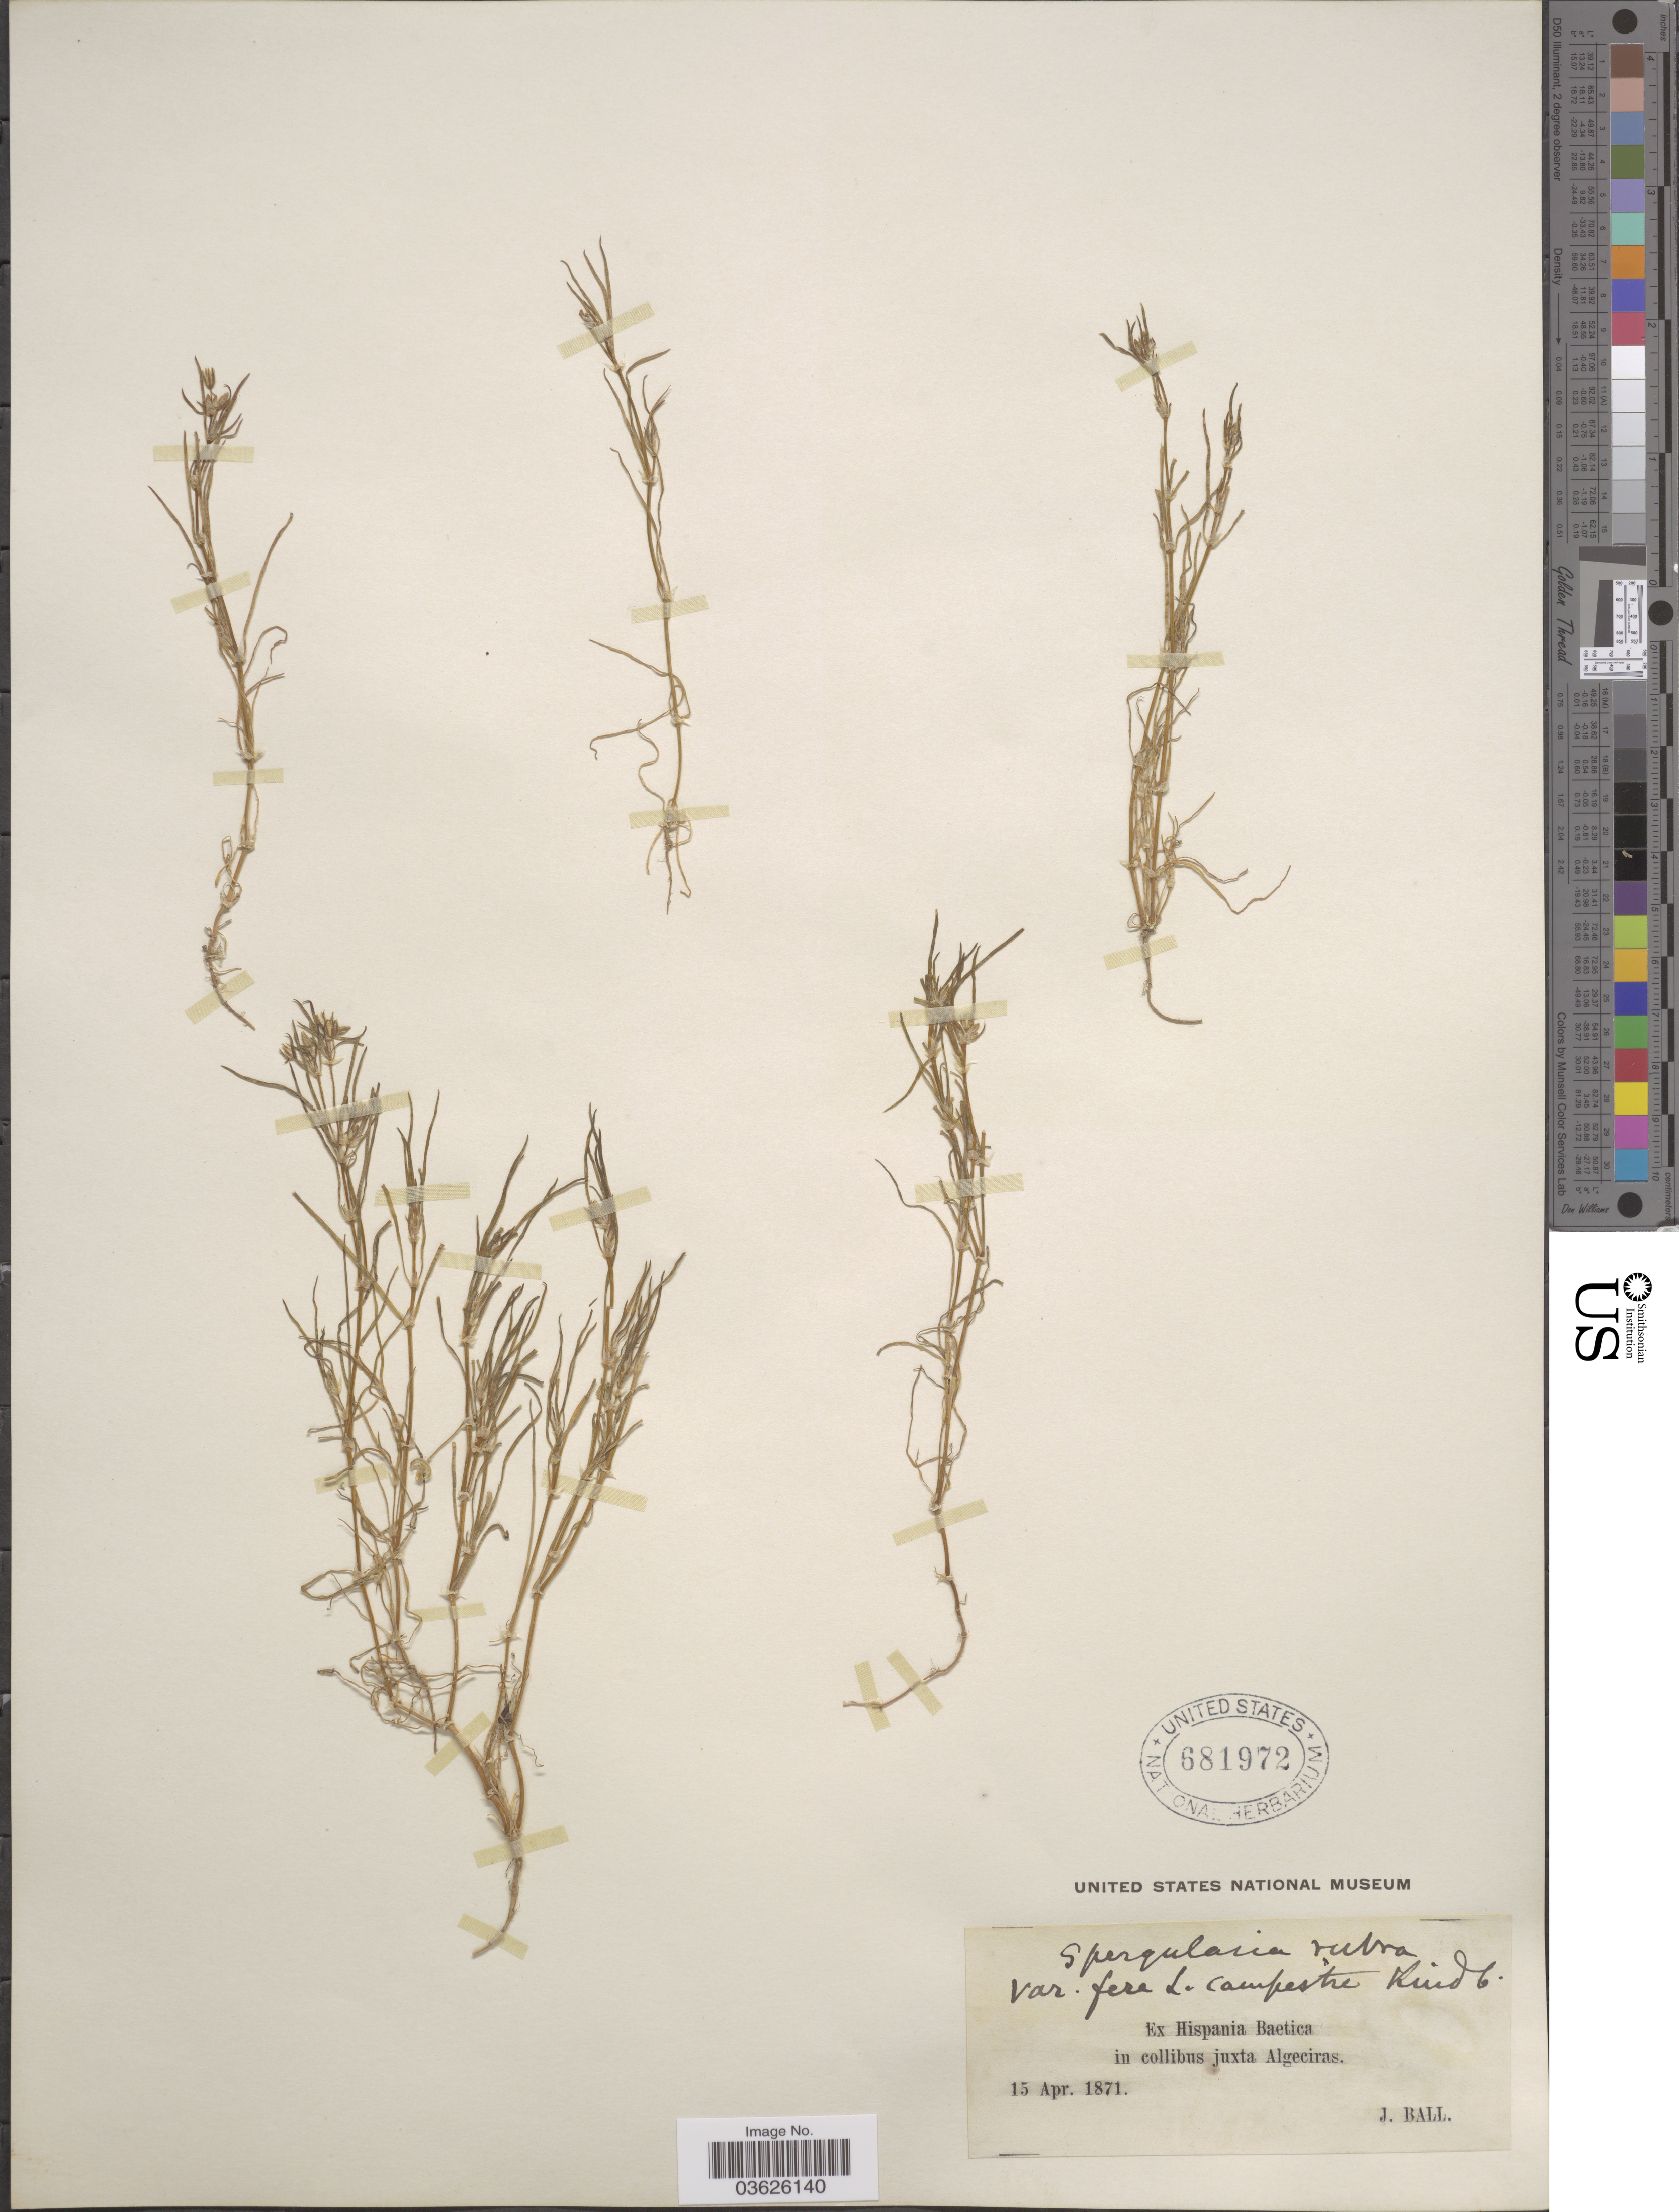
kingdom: Plantae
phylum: Tracheophyta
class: Magnoliopsida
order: Caryophyllales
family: Caryophyllaceae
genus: Spergularia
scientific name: Spergularia rubra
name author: (L.) J. Presl & C. Presl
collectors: J. Ball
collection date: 1871-04-15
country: Spain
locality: Ex Hispania Baetica in collibus juxta Algeciras.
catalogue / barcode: US 681972